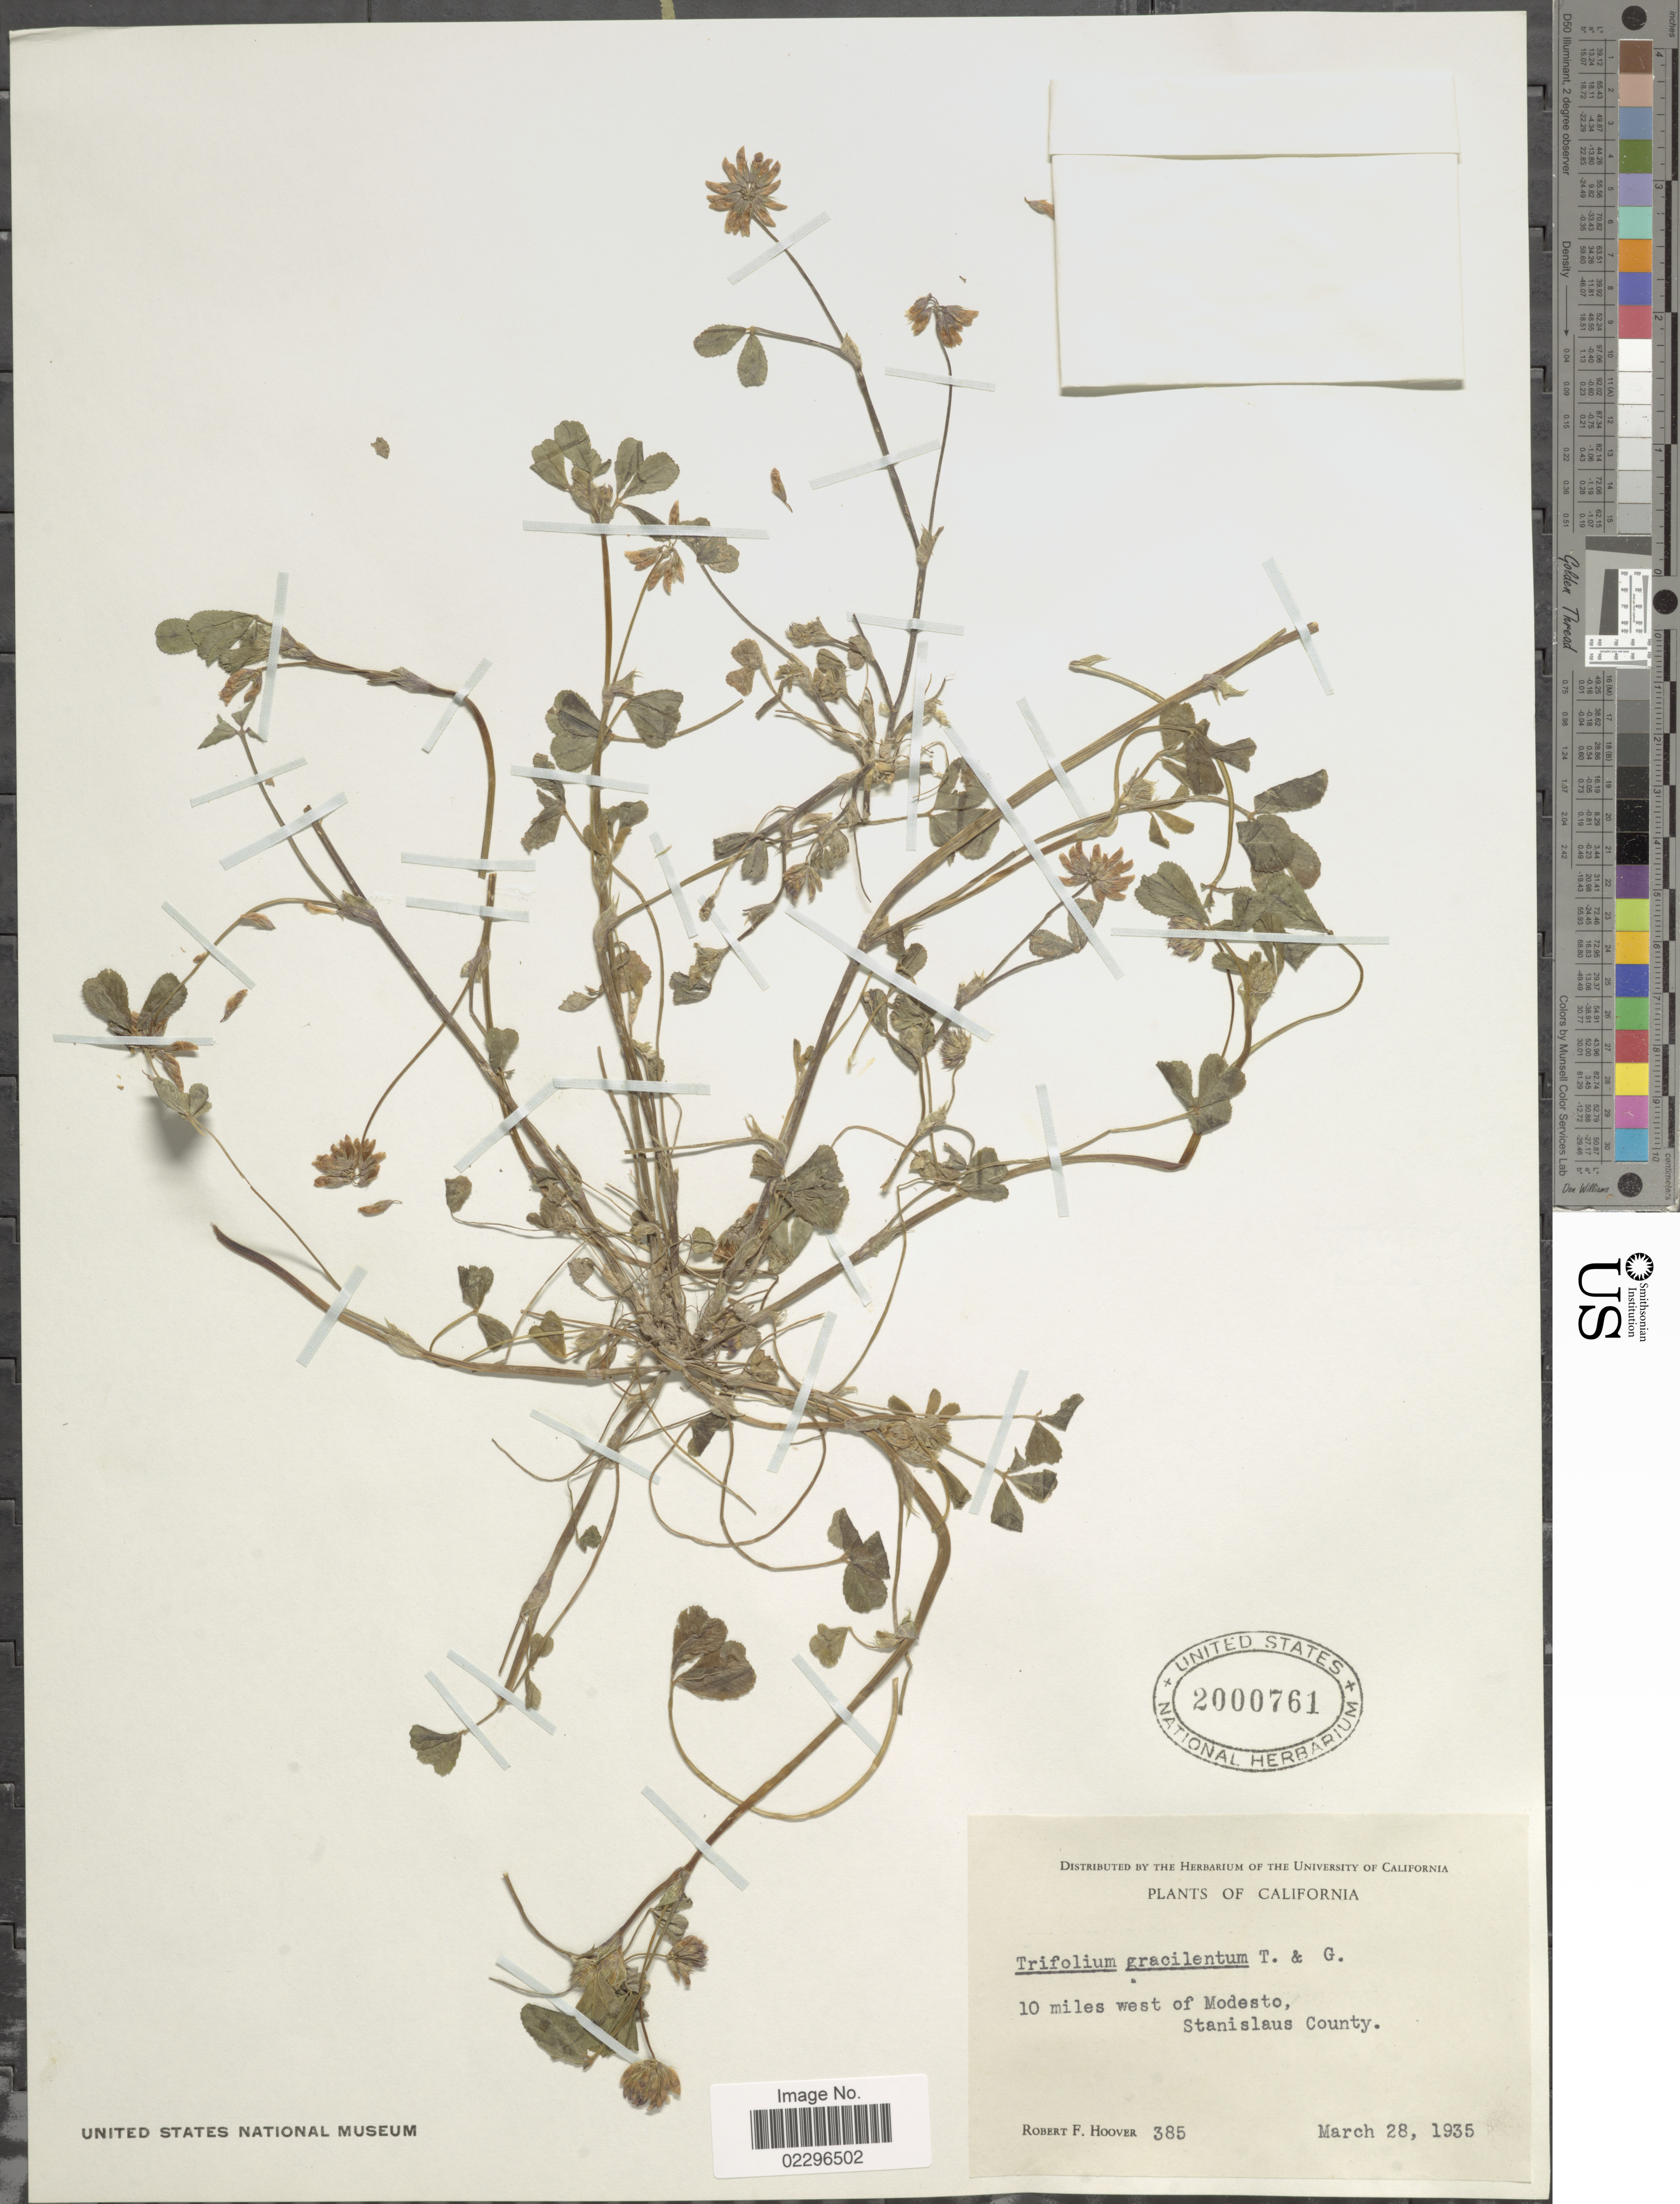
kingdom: Plantae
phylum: Tracheophyta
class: Magnoliopsida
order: Fabales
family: Fabaceae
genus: Trifolium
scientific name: Trifolium gracilentum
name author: Torr. & A. Gray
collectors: R. F. Hoover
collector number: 385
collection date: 1935-03-28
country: United States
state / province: California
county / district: Stanislaus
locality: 10 miles west of Modesto, Stanislaus County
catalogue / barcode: US 2000761